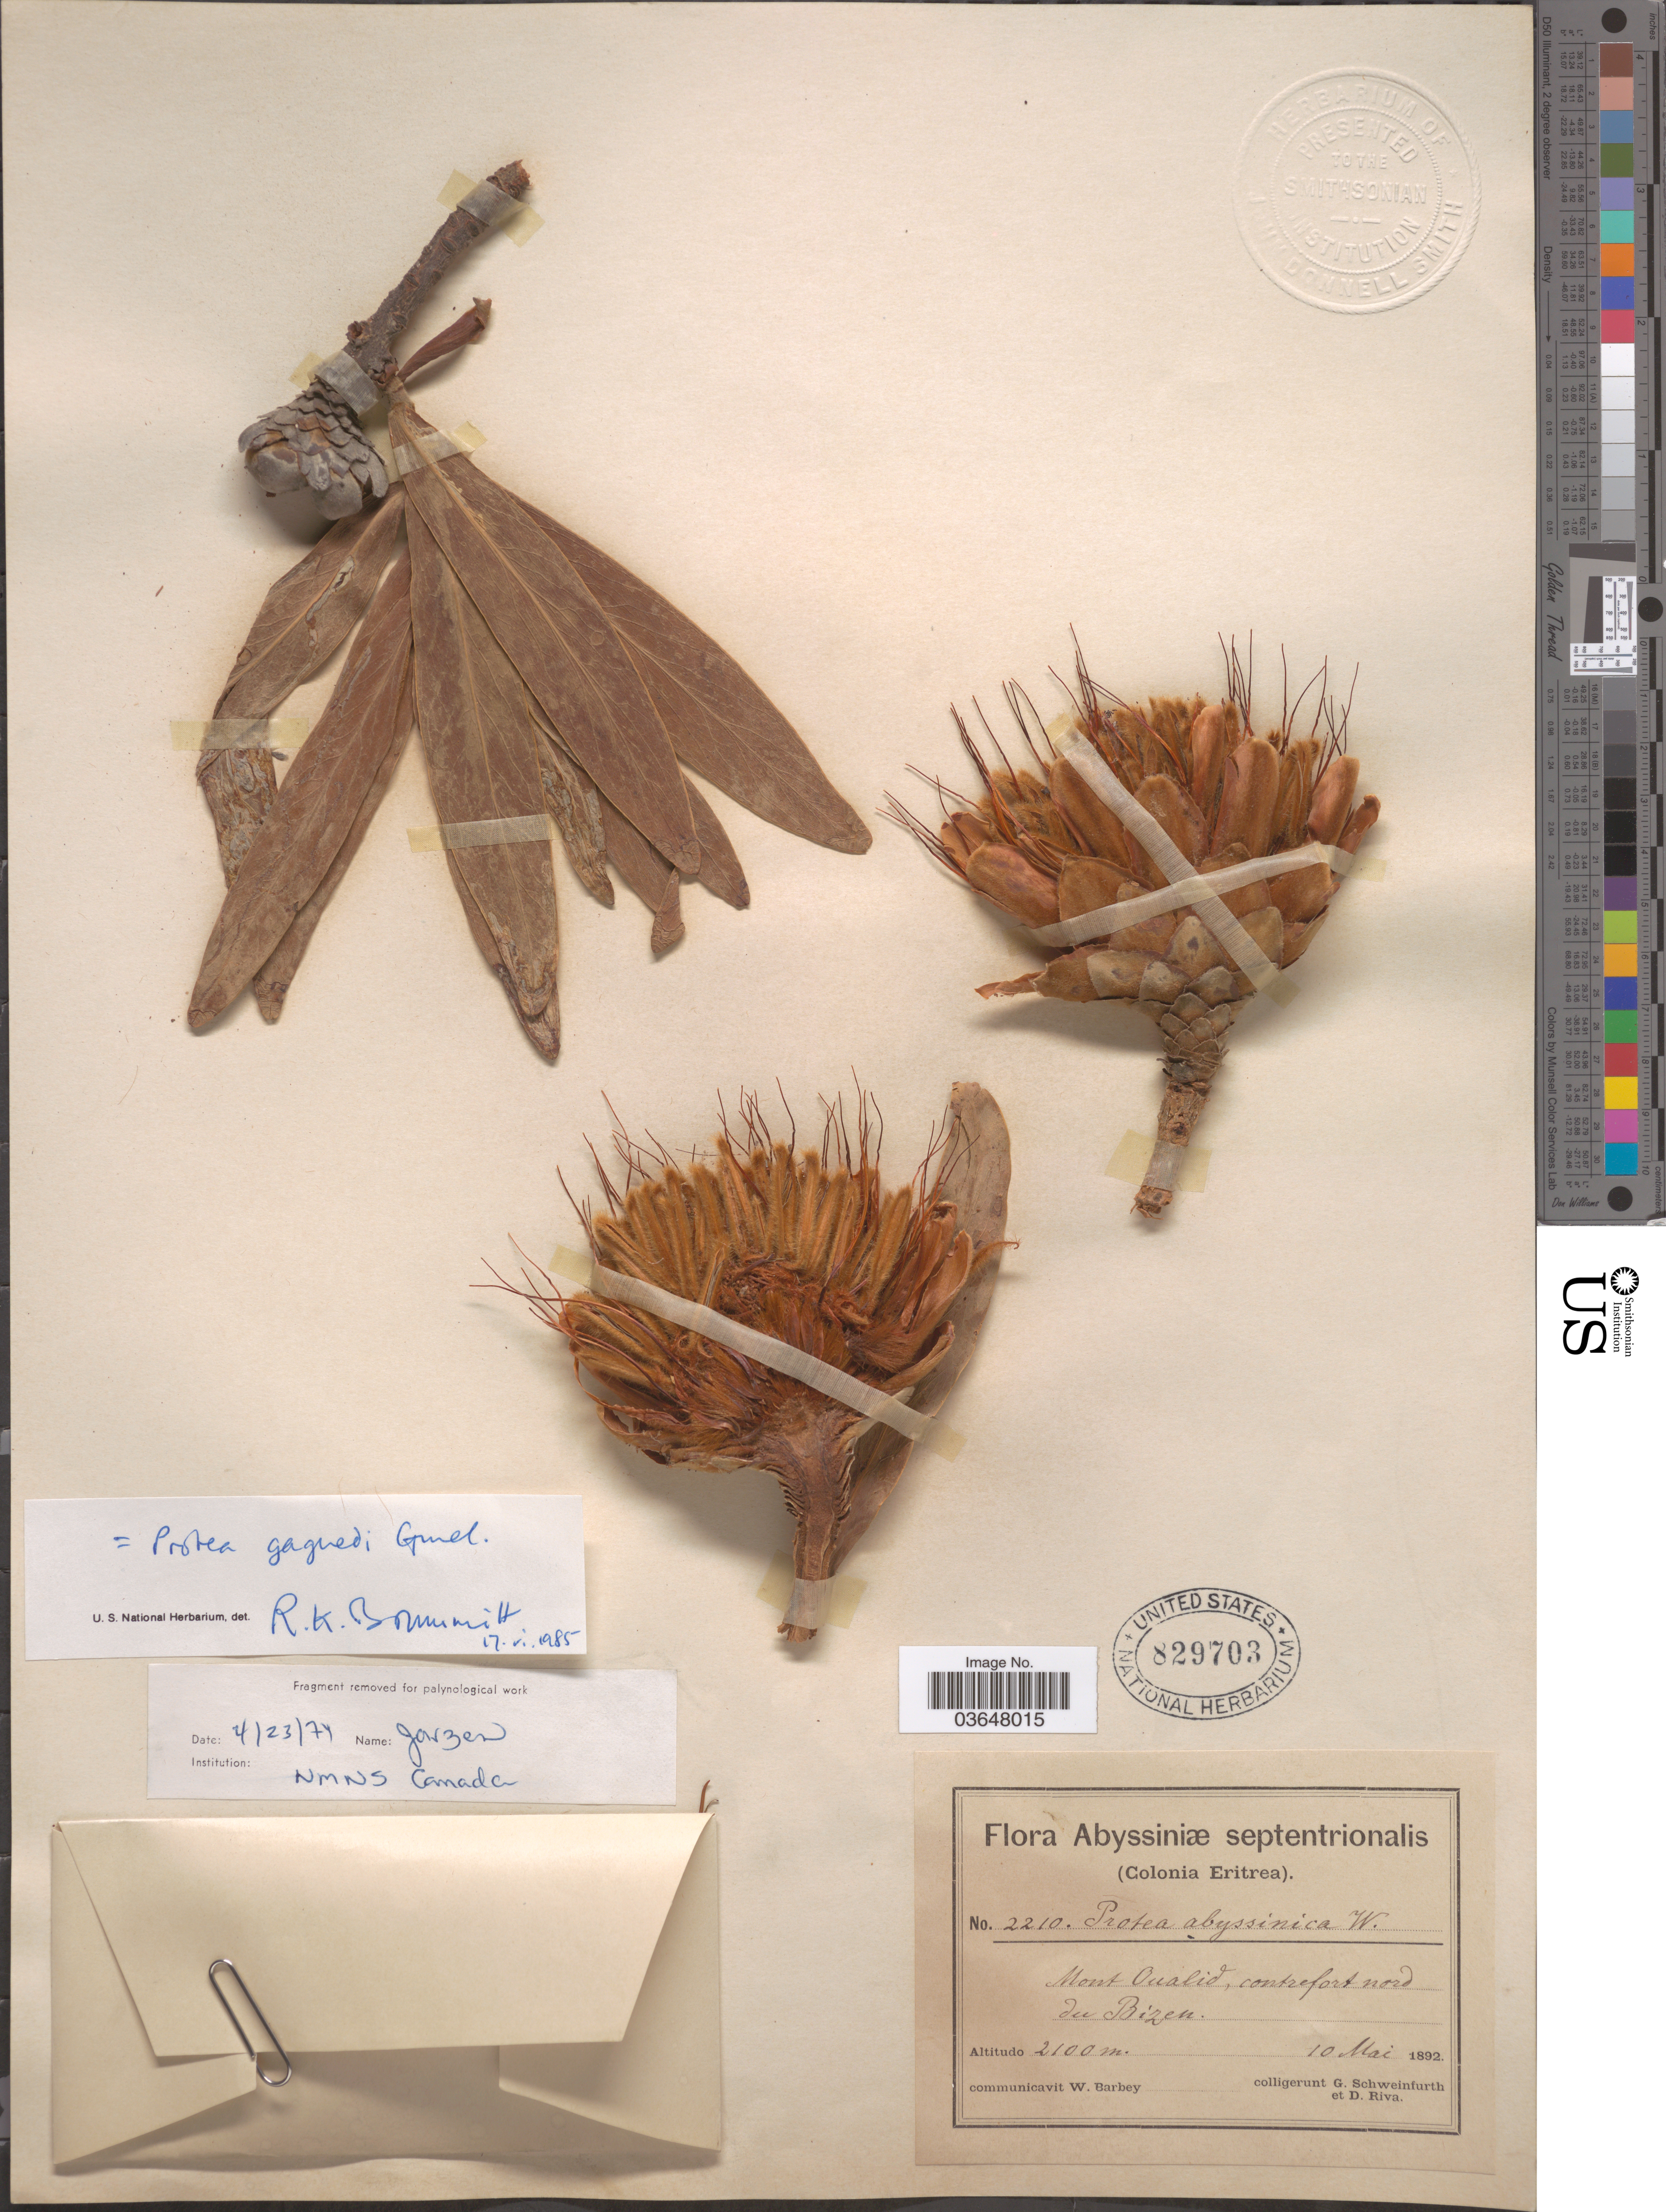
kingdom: Plantae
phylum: Tracheophyta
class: Magnoliopsida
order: Proteales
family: Proteaceae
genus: Protea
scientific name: Protea gaguedi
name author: J.F. Gmel.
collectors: G. A. Schweinfurth (herbarium) & D. Riva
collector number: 2210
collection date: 1892-05-10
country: Eritrea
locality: Abyssiniæ septentrionalis. (Colonia Eritrea). Mont Oualid, contrefort nord du Bizen.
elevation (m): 2100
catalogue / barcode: US 829703